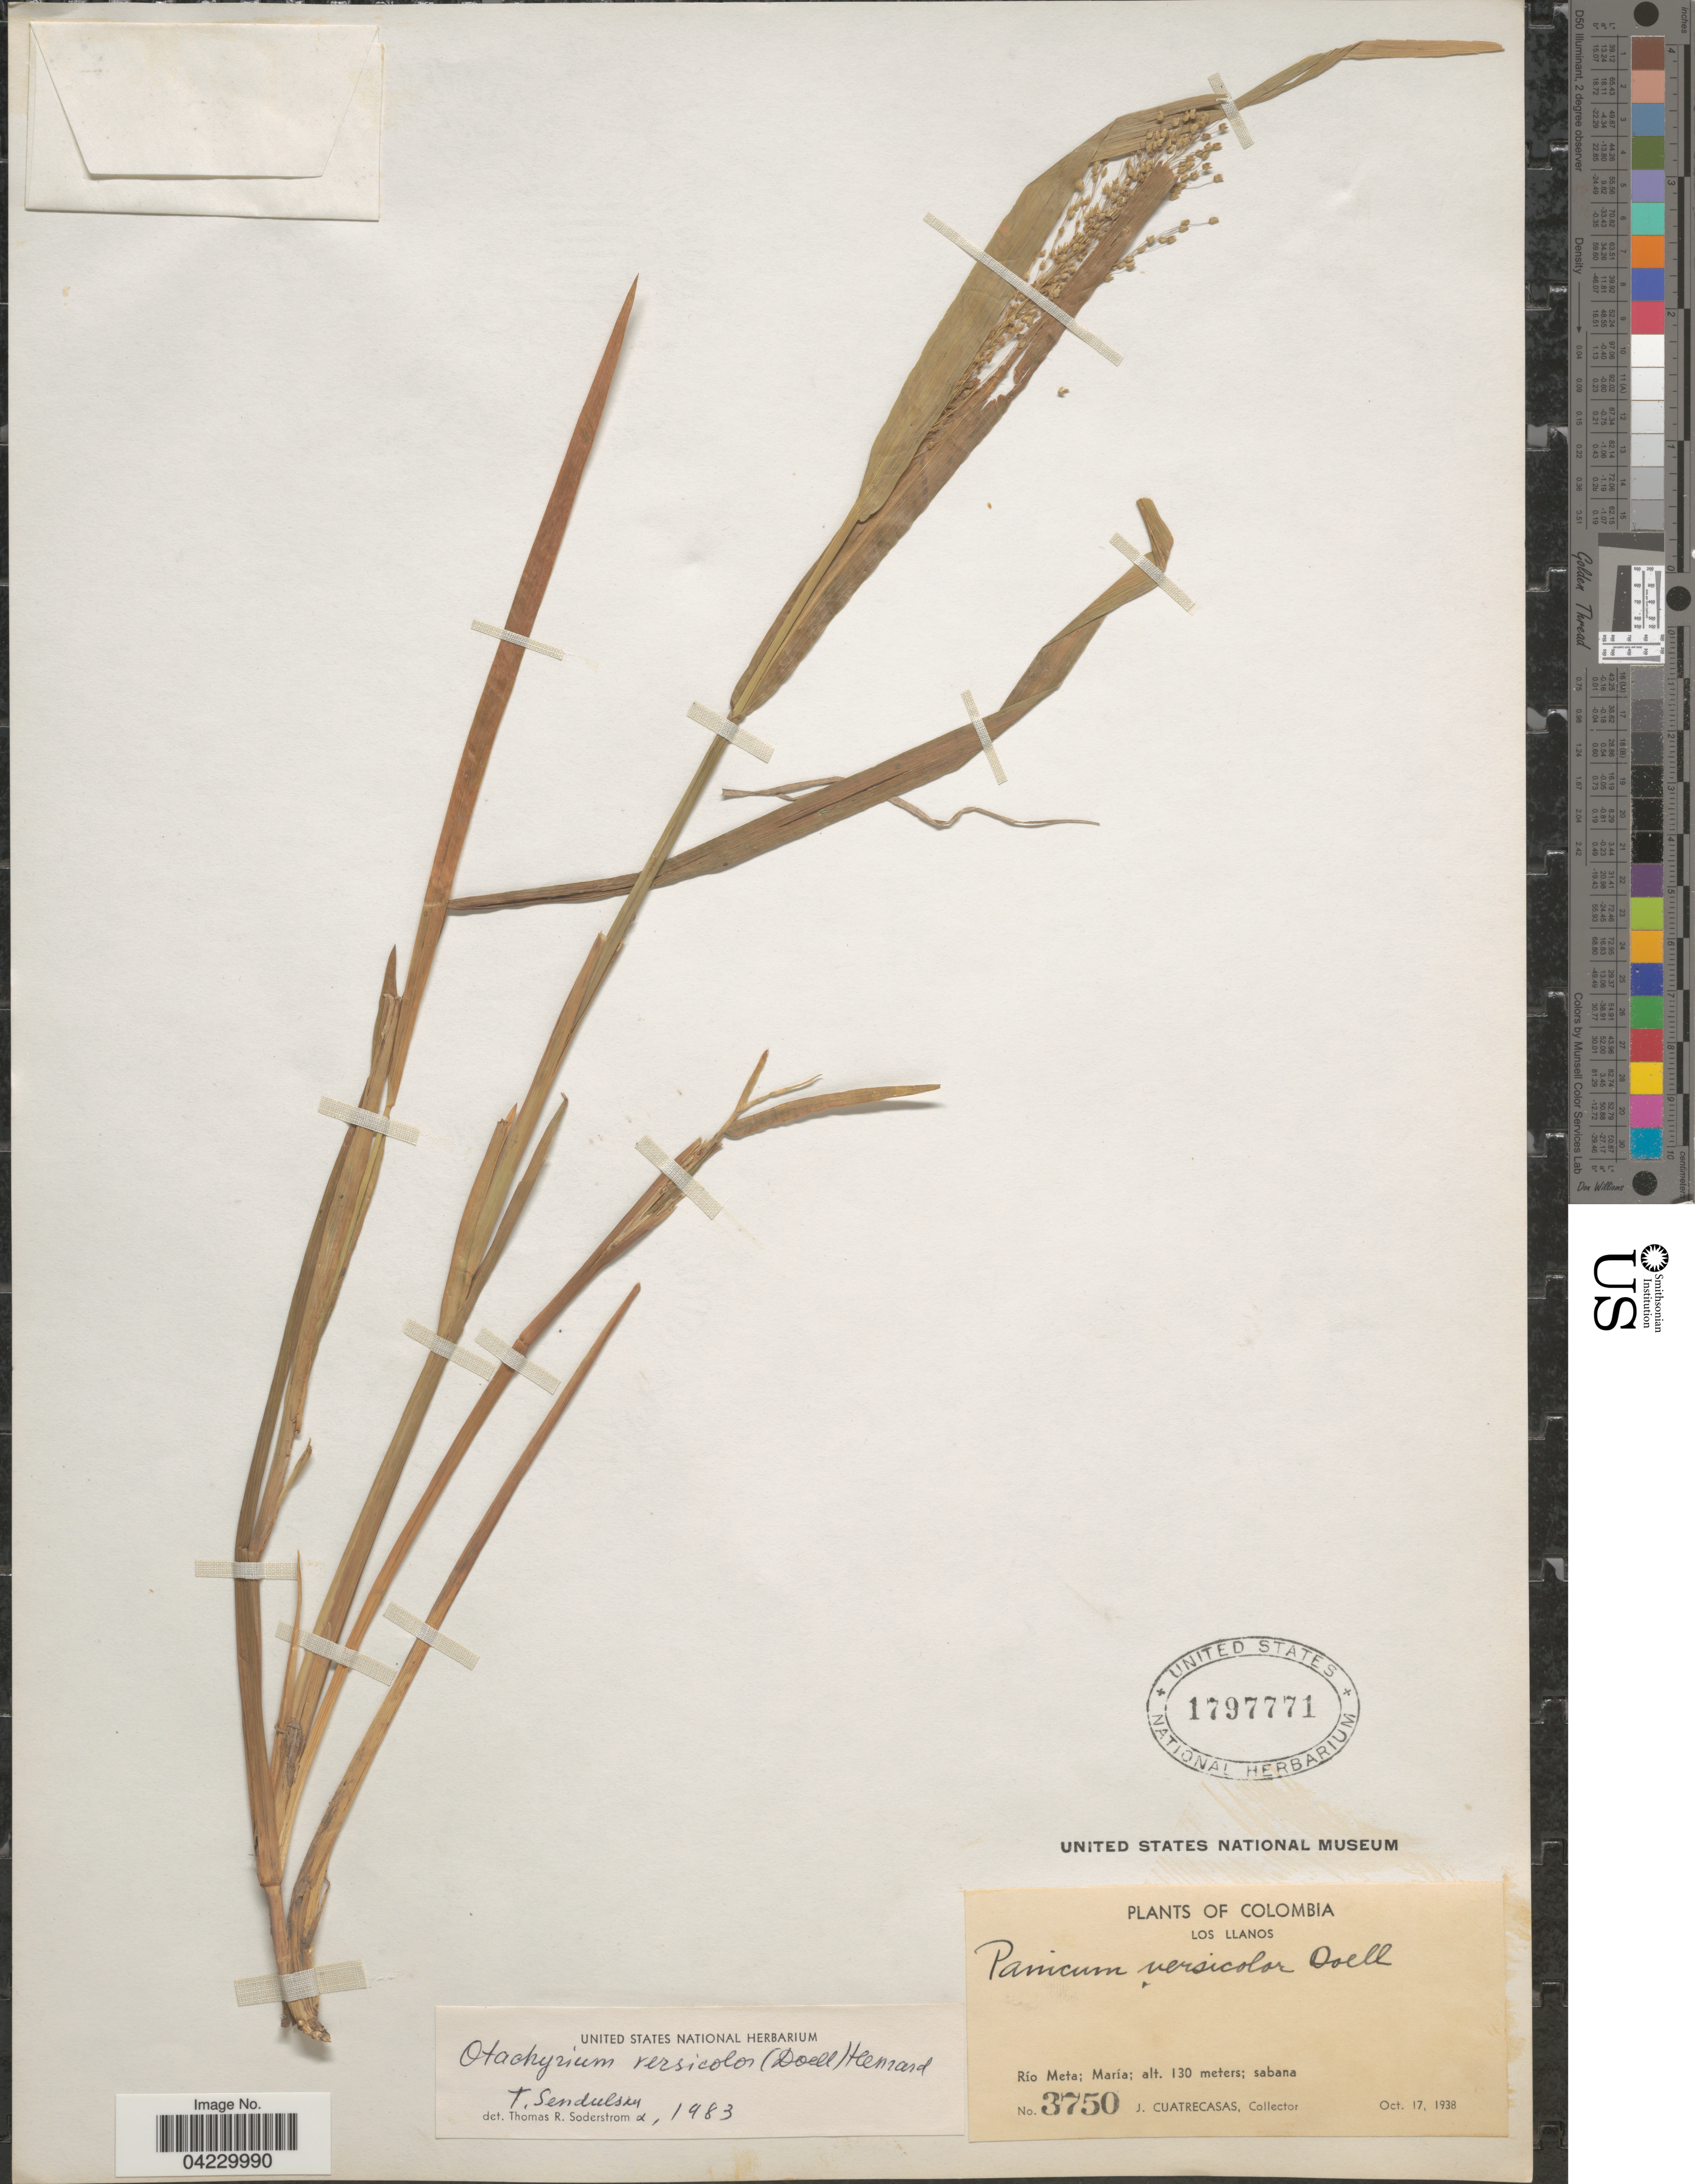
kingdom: Plantae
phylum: Tracheophyta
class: Liliopsida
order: Poales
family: Poaceae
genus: Otachyrium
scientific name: Otachyrium versicolor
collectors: J. Cuatrecasas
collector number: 3750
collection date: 1938-10-17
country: Colombia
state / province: Meta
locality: Los Llanos. Río Meta; María; sabana.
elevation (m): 130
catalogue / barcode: US 1797771